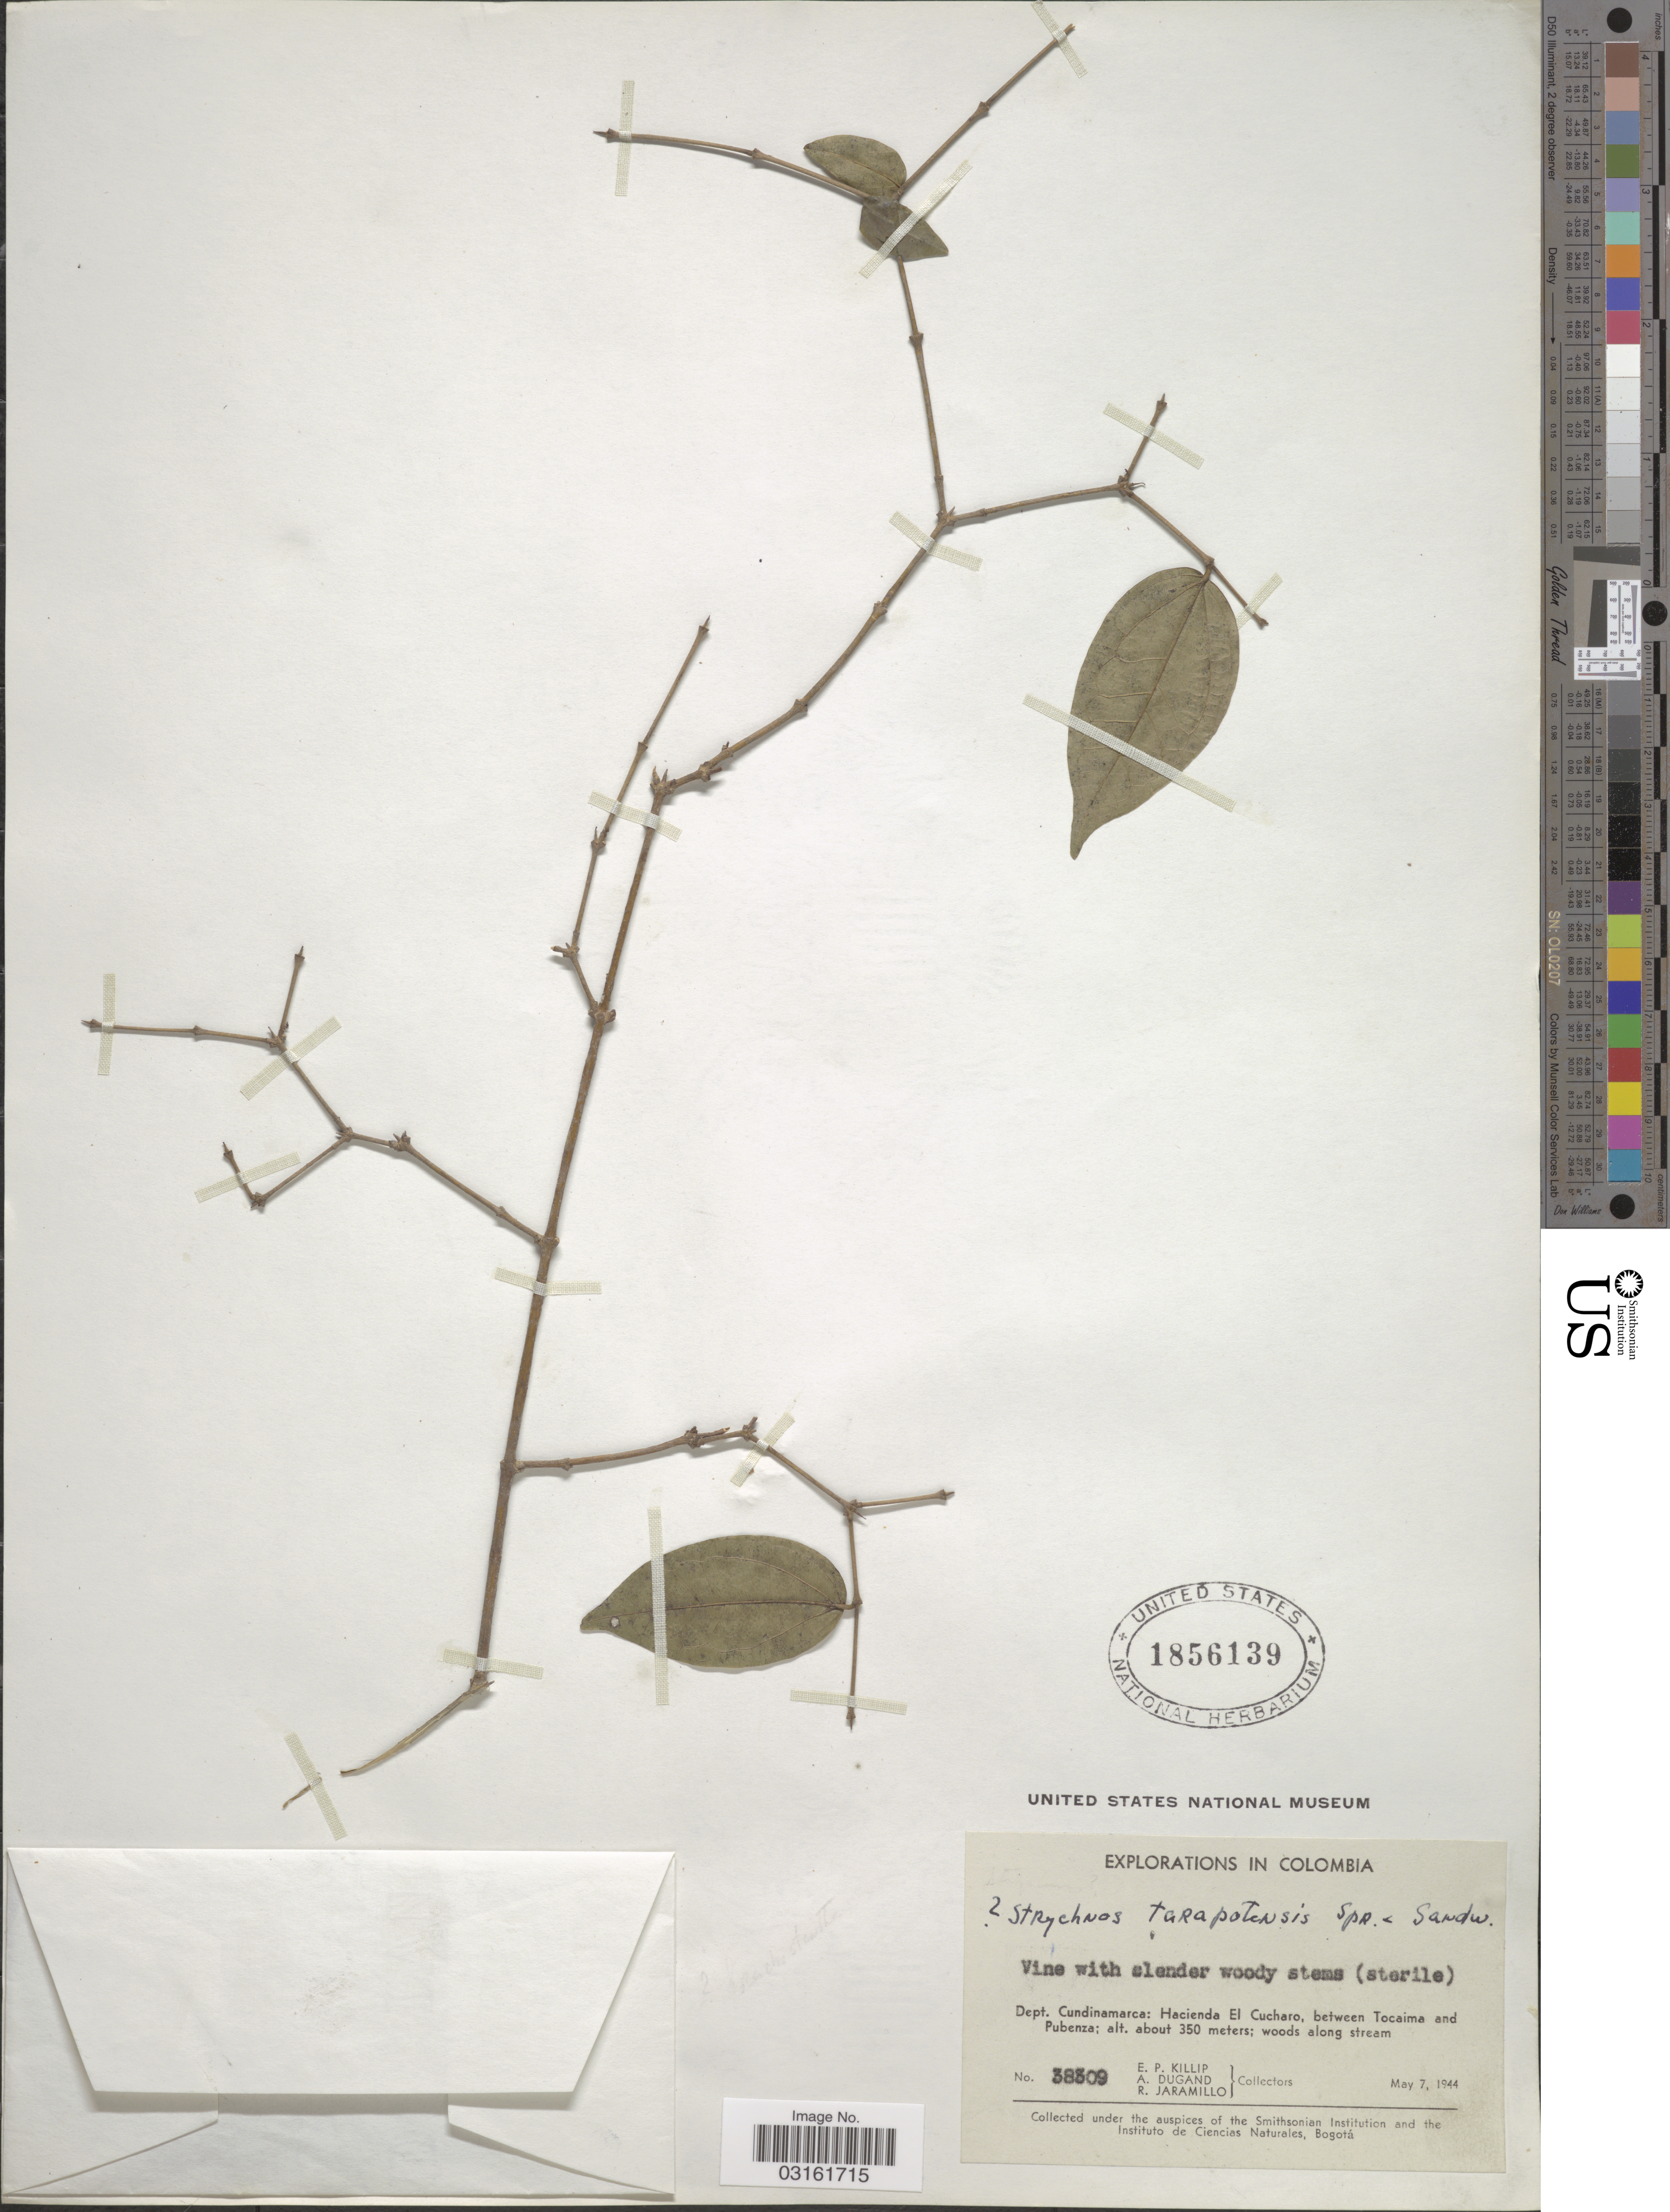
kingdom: Plantae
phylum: Tracheophyta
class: Magnoliopsida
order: Gentianales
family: Loganiaceae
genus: Strychnos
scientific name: Strychnos tarapotensis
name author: Sprague & Sandwith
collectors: E. P. Killip, A. Dugand & R. Jaramillo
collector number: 38309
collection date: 1944-05-07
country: Colombia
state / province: Cundinamarca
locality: Dept. Cundinamarca: Hacienda el Cucharo, between Tocaima and Pubenza.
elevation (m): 350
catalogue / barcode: US 1856139